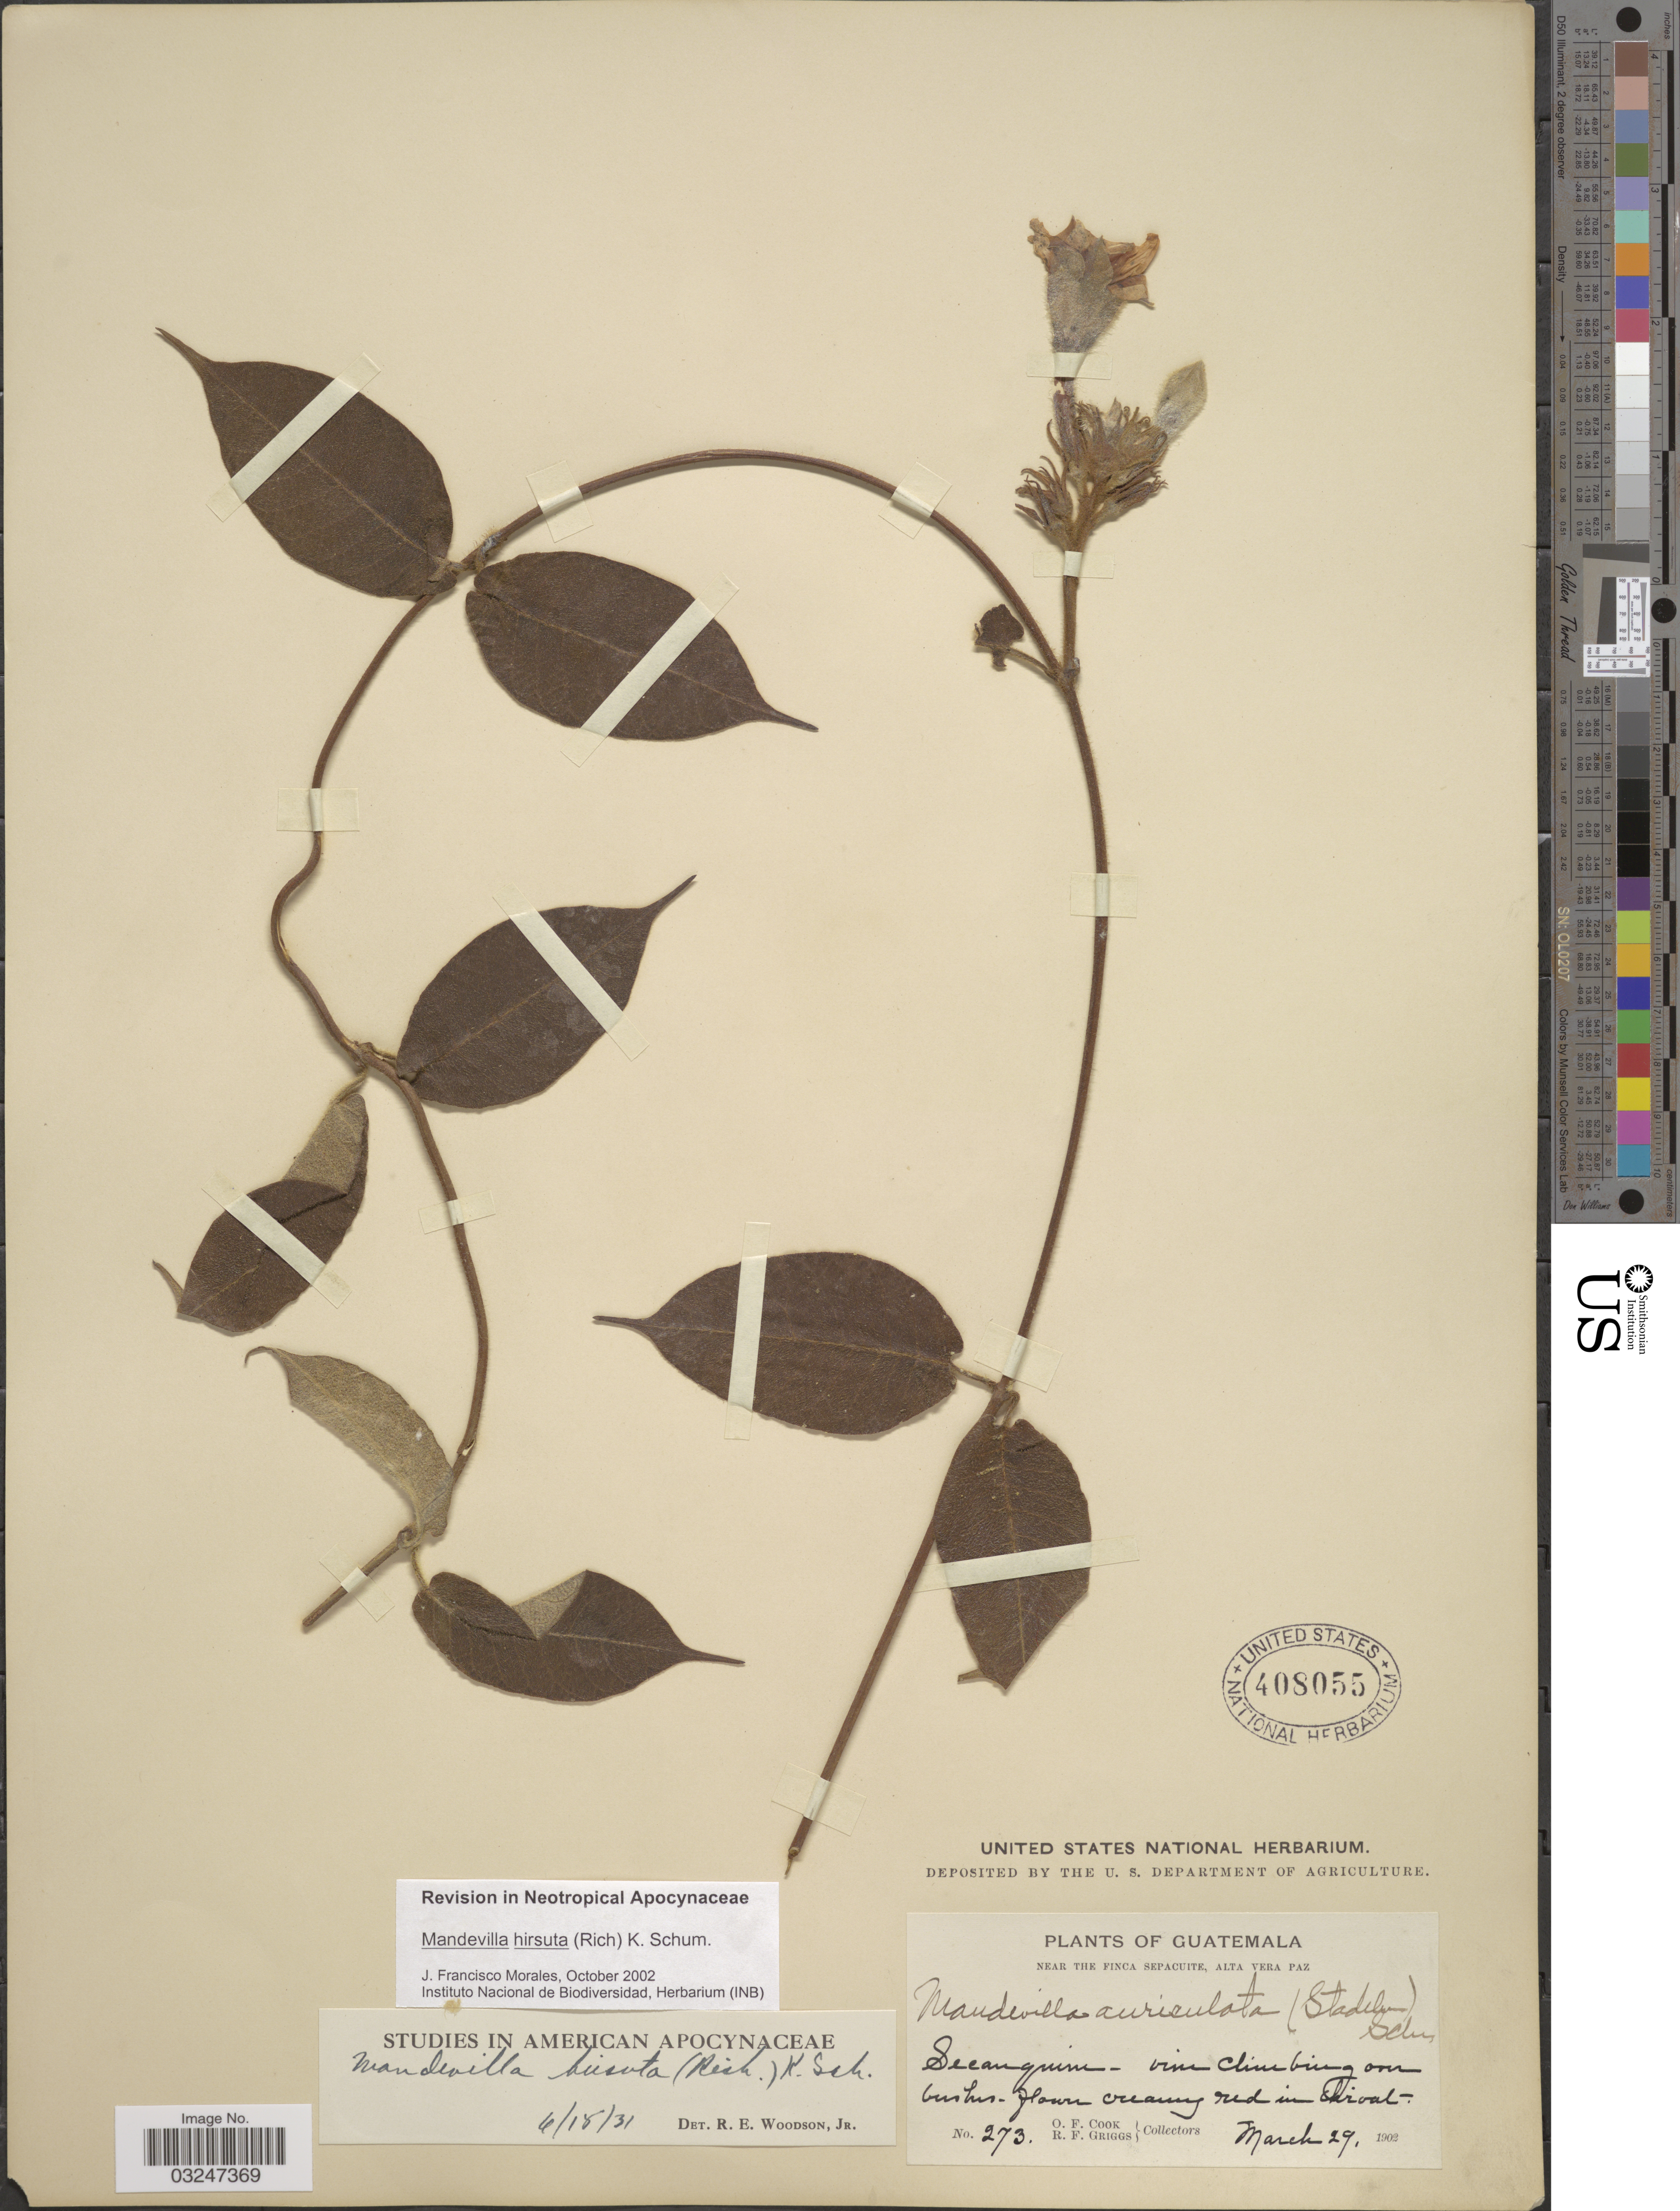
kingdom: Plantae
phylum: Tracheophyta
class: Magnoliopsida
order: Gentianales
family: Apocynaceae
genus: Mandevilla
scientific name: Mandevilla hirsuta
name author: (Rich.) K. Schum.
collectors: O. F. Cook & R. F. Griggs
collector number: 273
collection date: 1902-03-29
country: Guatemala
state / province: Alta Verapaz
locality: Near the Finca Sepacuite, Alta Vera Paz. Secanquim - vine chimbing over bushes.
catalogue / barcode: US 408055